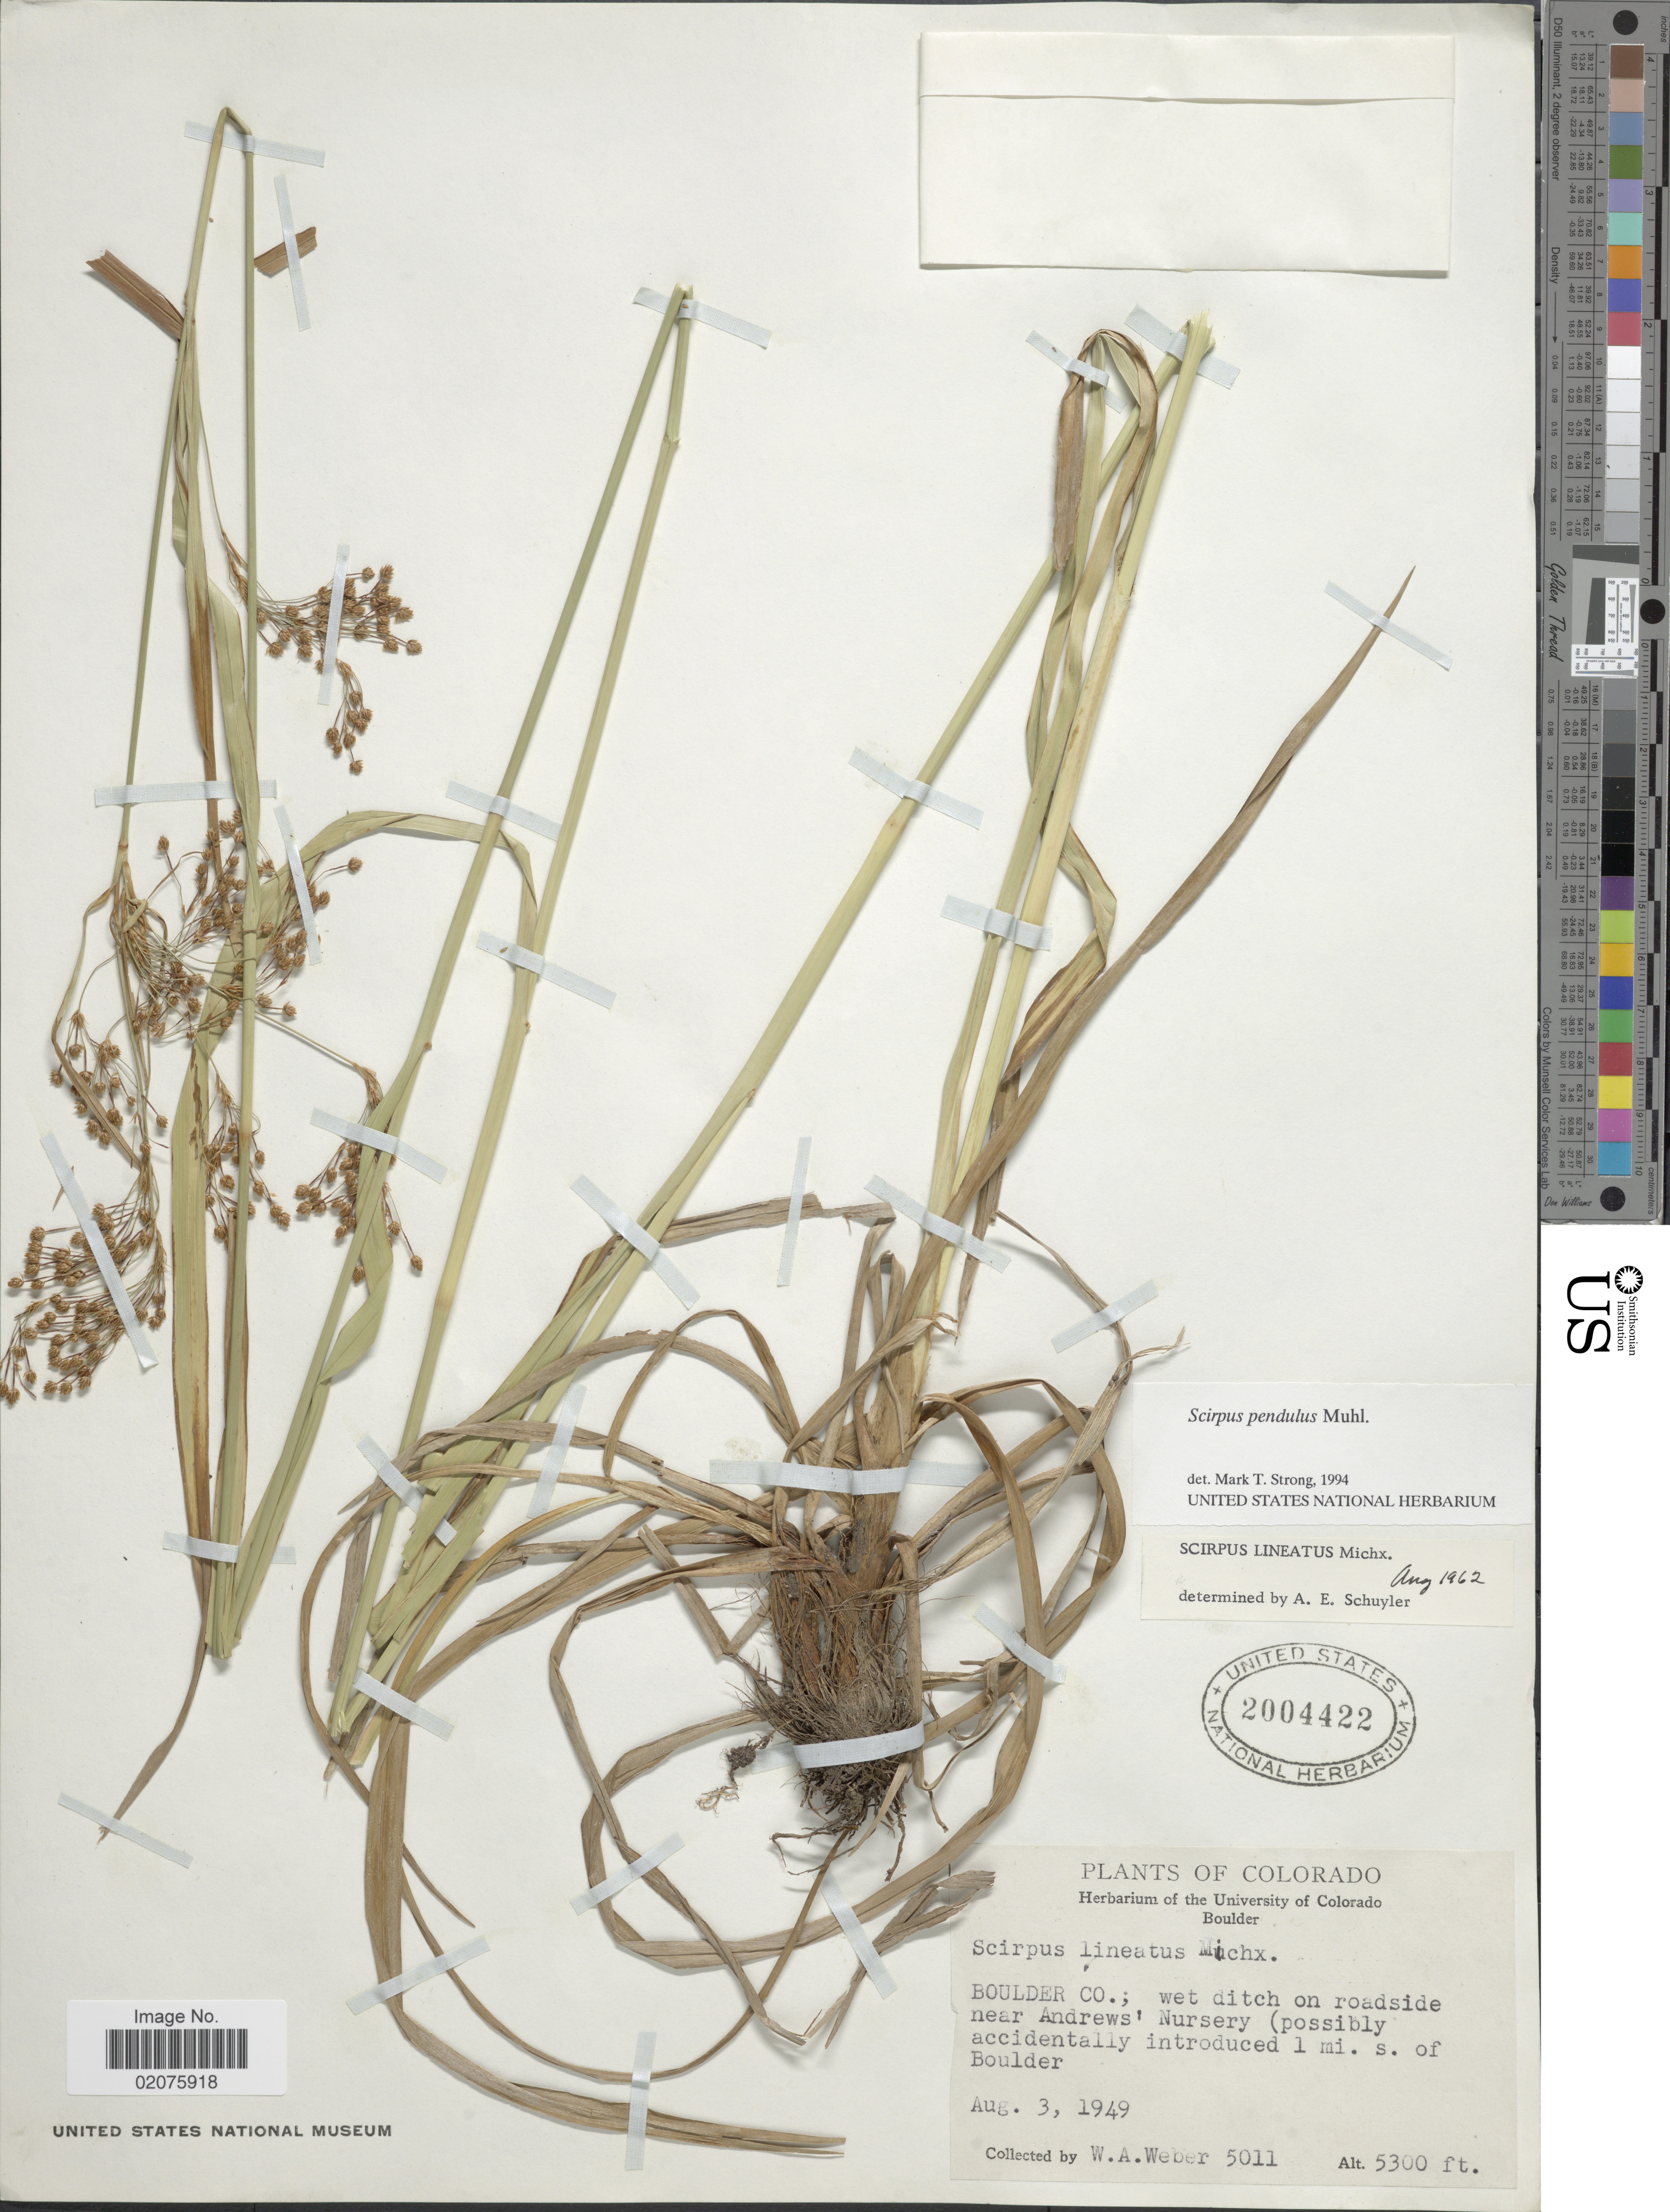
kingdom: Plantae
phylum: Tracheophyta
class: Liliopsida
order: Poales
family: Cyperaceae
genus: Scirpus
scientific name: Scirpus pendulus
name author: Muhl.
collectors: W. A. Weber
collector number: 5011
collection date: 1949-08-03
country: United States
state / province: Colorado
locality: Boulder Co.; wet ditch on roadside near Andrews' Nursery (possibly accidentally intoduced 1 mi. s. of Boulder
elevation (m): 1615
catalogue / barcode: US 2004422